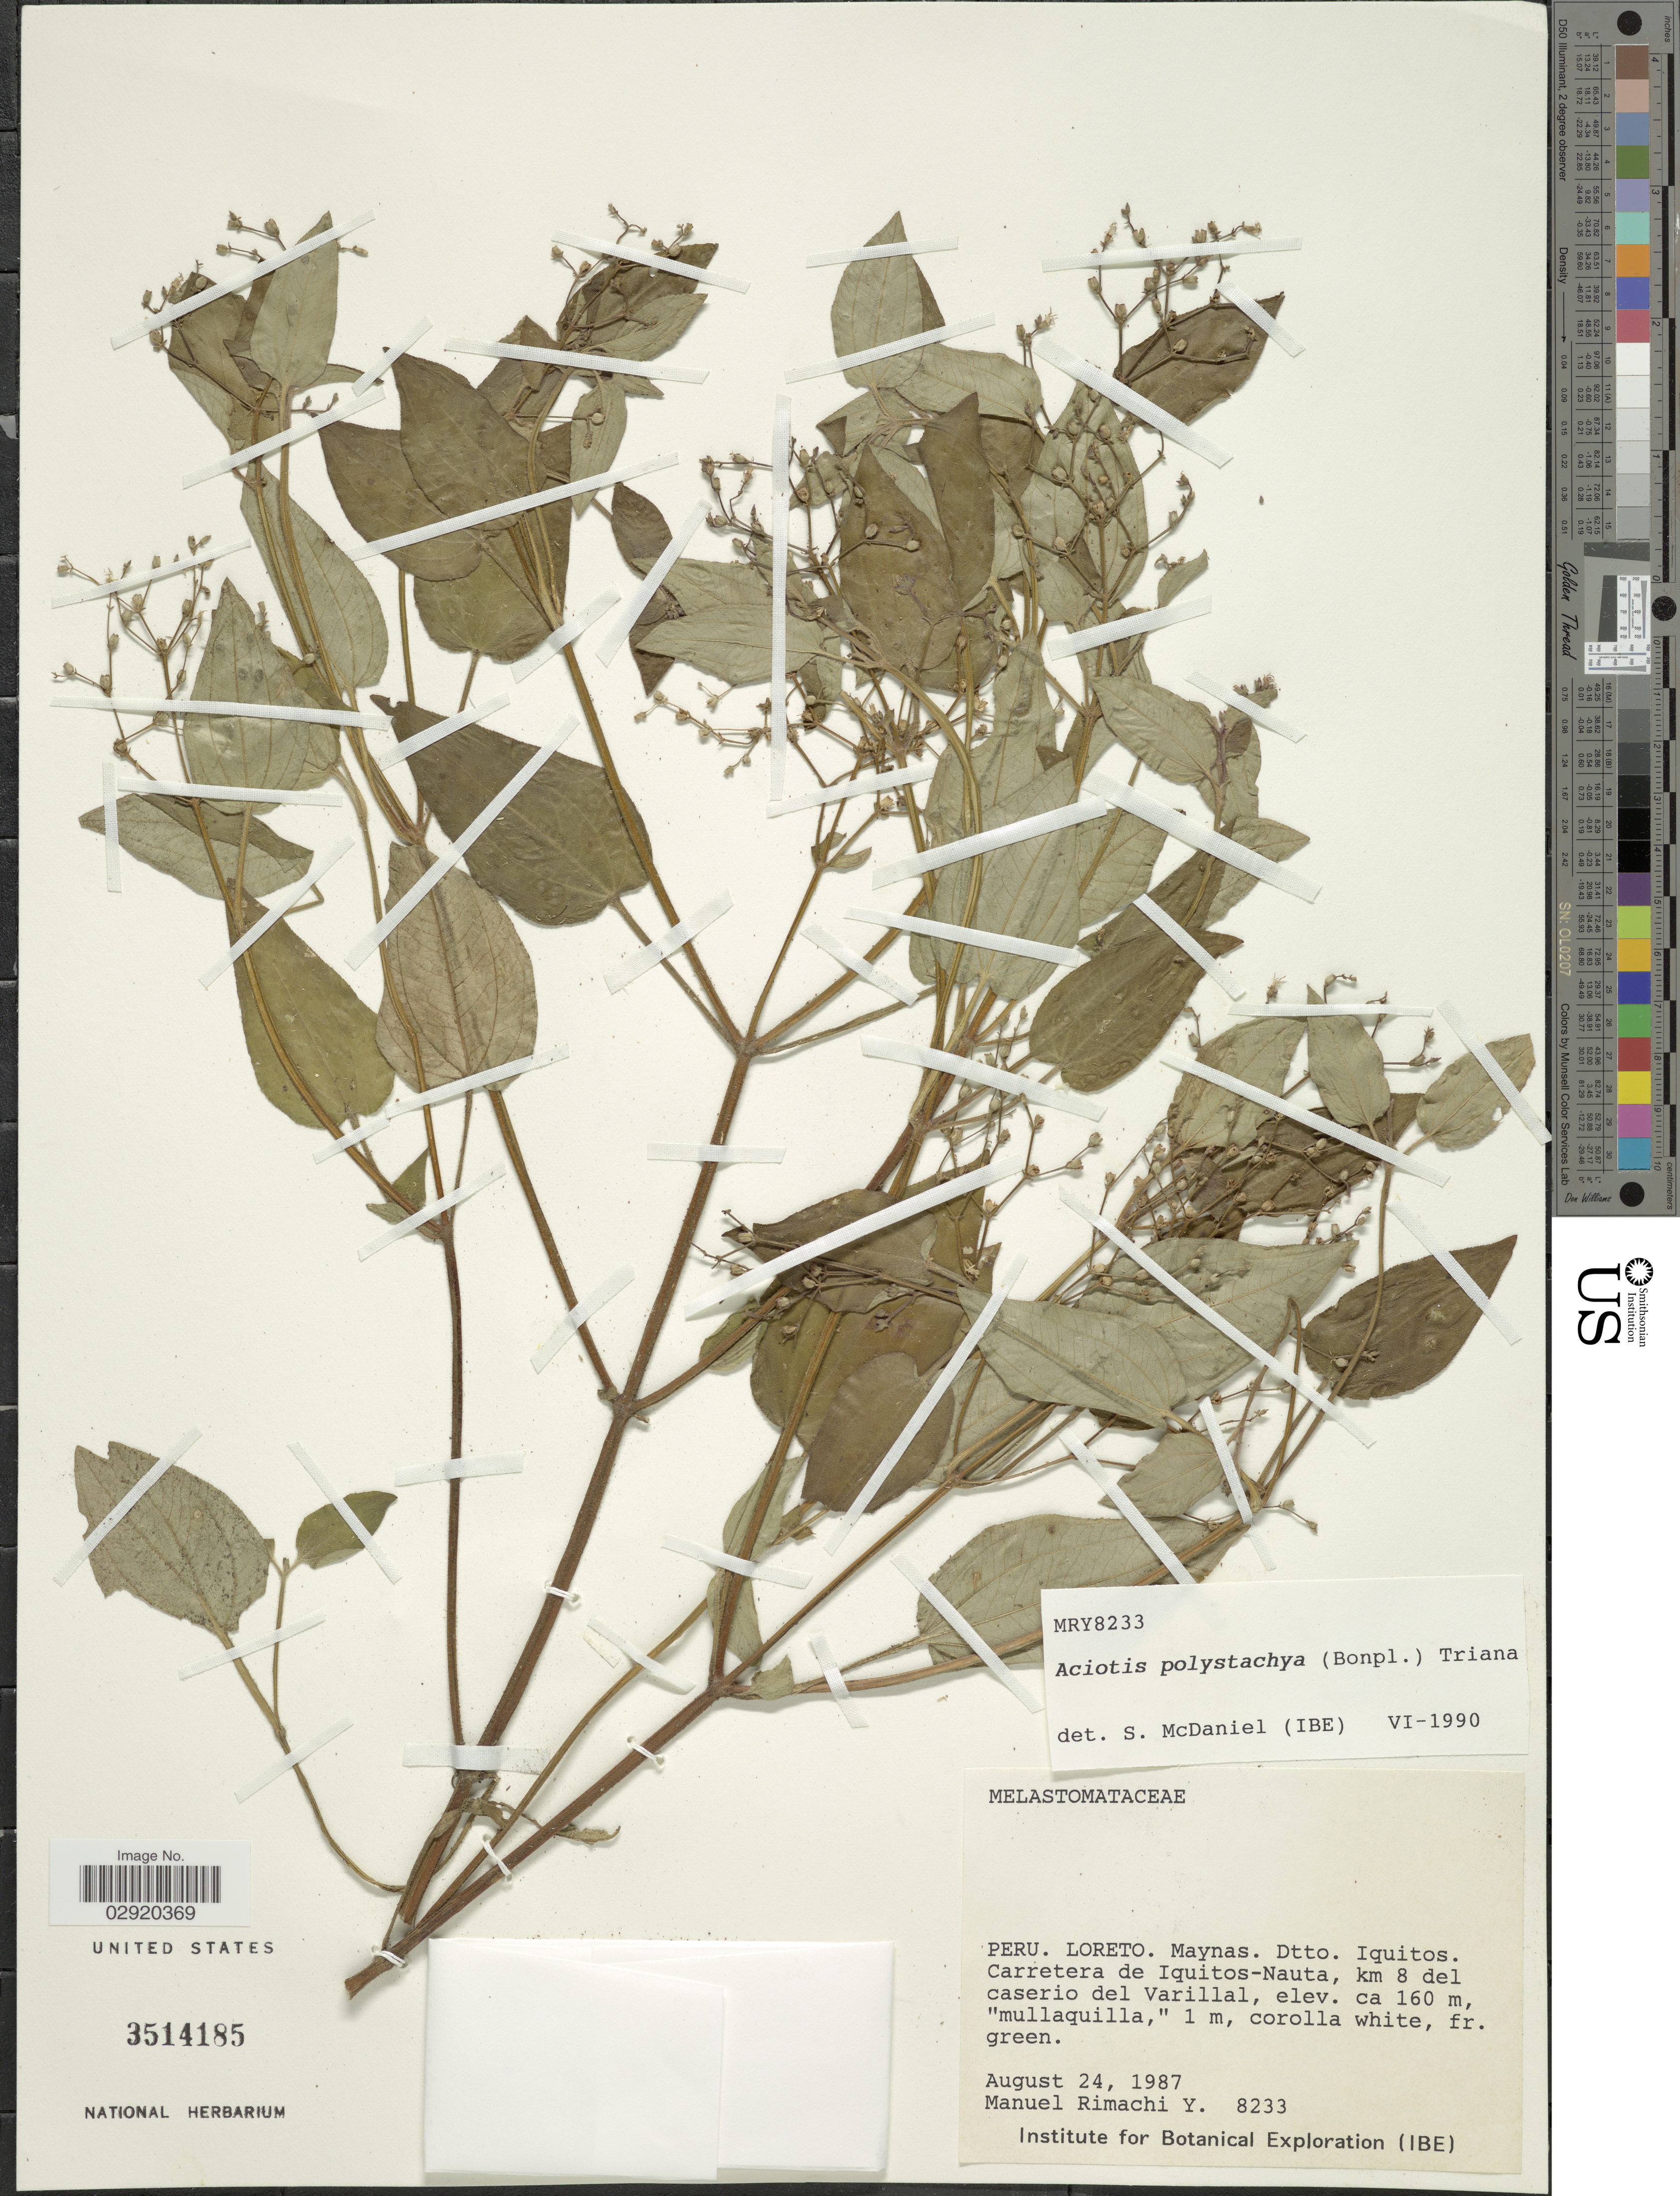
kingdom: Plantae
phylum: Tracheophyta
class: Magnoliopsida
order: Myrtales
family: Melastomataceae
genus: Aciotis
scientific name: Aciotis polystachya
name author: (Bonpl.) Triana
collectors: M. Rimachi Y.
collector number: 8233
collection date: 1987-08-24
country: Peru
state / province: Loreto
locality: Maynas. Dtto. Iquitos. Carretera de Iquitos-Nauta, km 8 del caserio del Varillal.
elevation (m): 160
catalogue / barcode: US 3514185